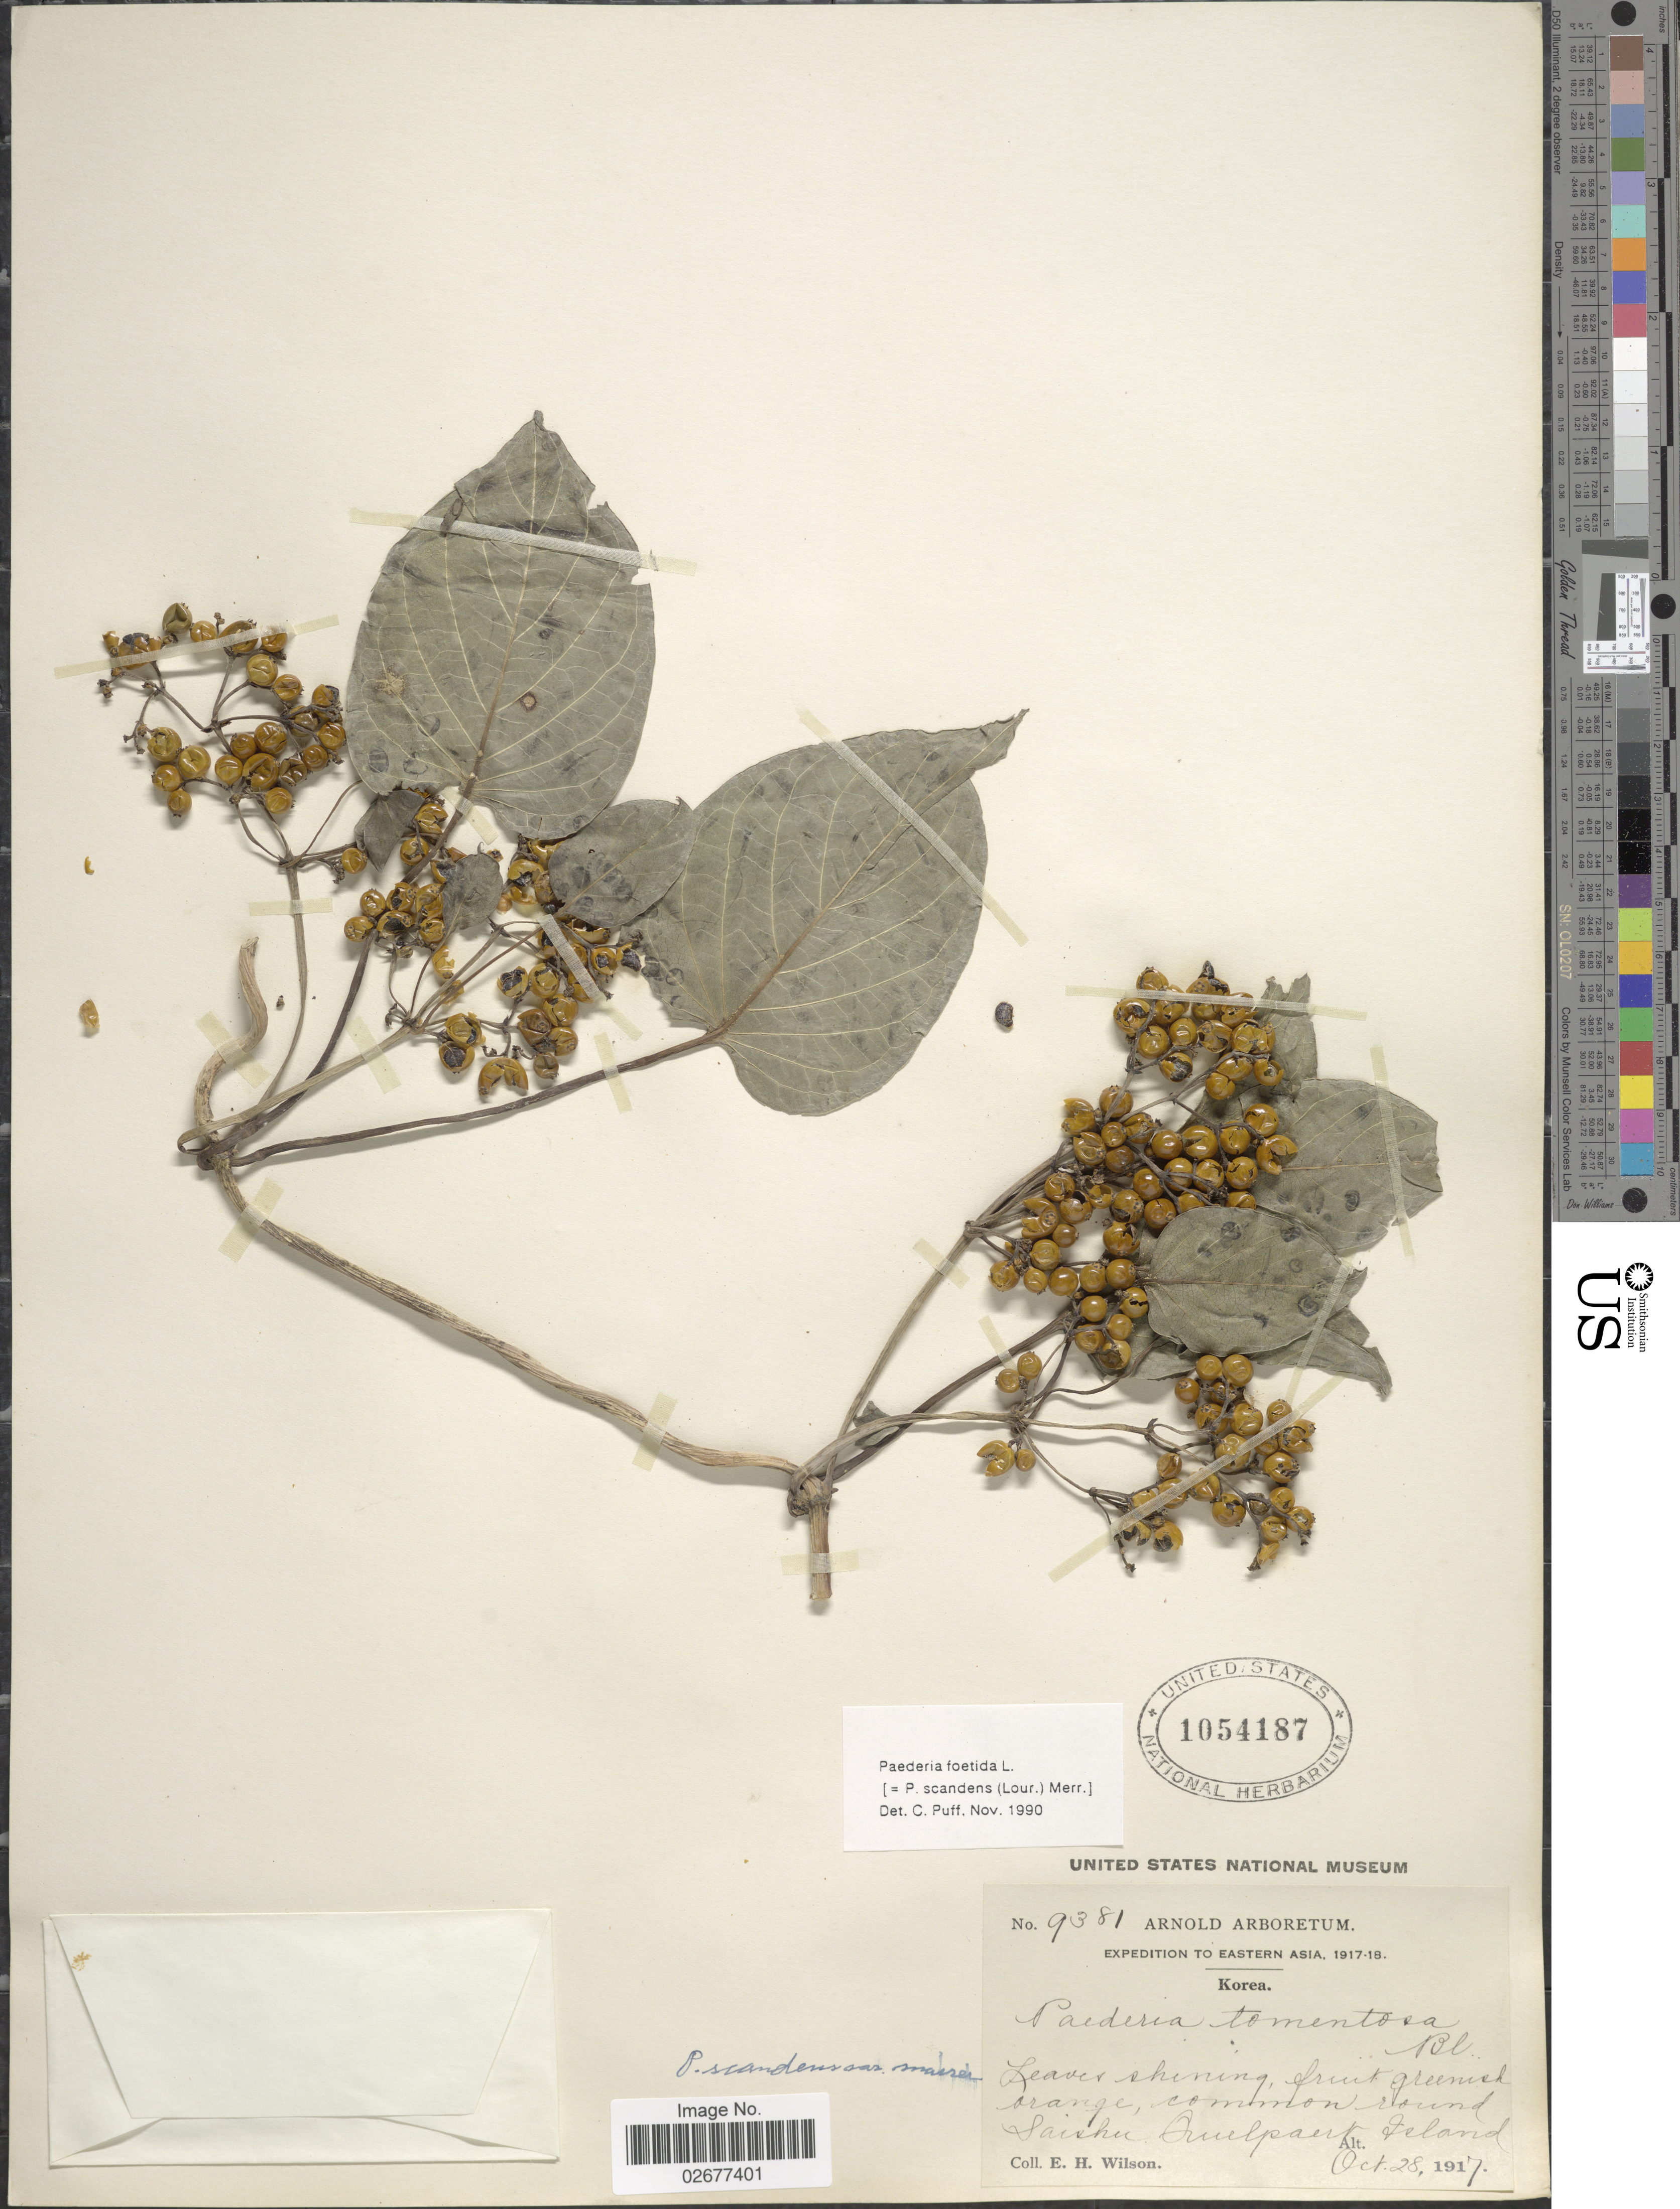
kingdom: Plantae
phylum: Tracheophyta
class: Magnoliopsida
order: Gentianales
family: Rubiaceae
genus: Paederia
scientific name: Paederia foetida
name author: L.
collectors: E. Wilson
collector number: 9381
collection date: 1917-10-28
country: South Korea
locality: Eastern Asia. Common round Saishu. Quelpaert Island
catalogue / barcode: US 1054187